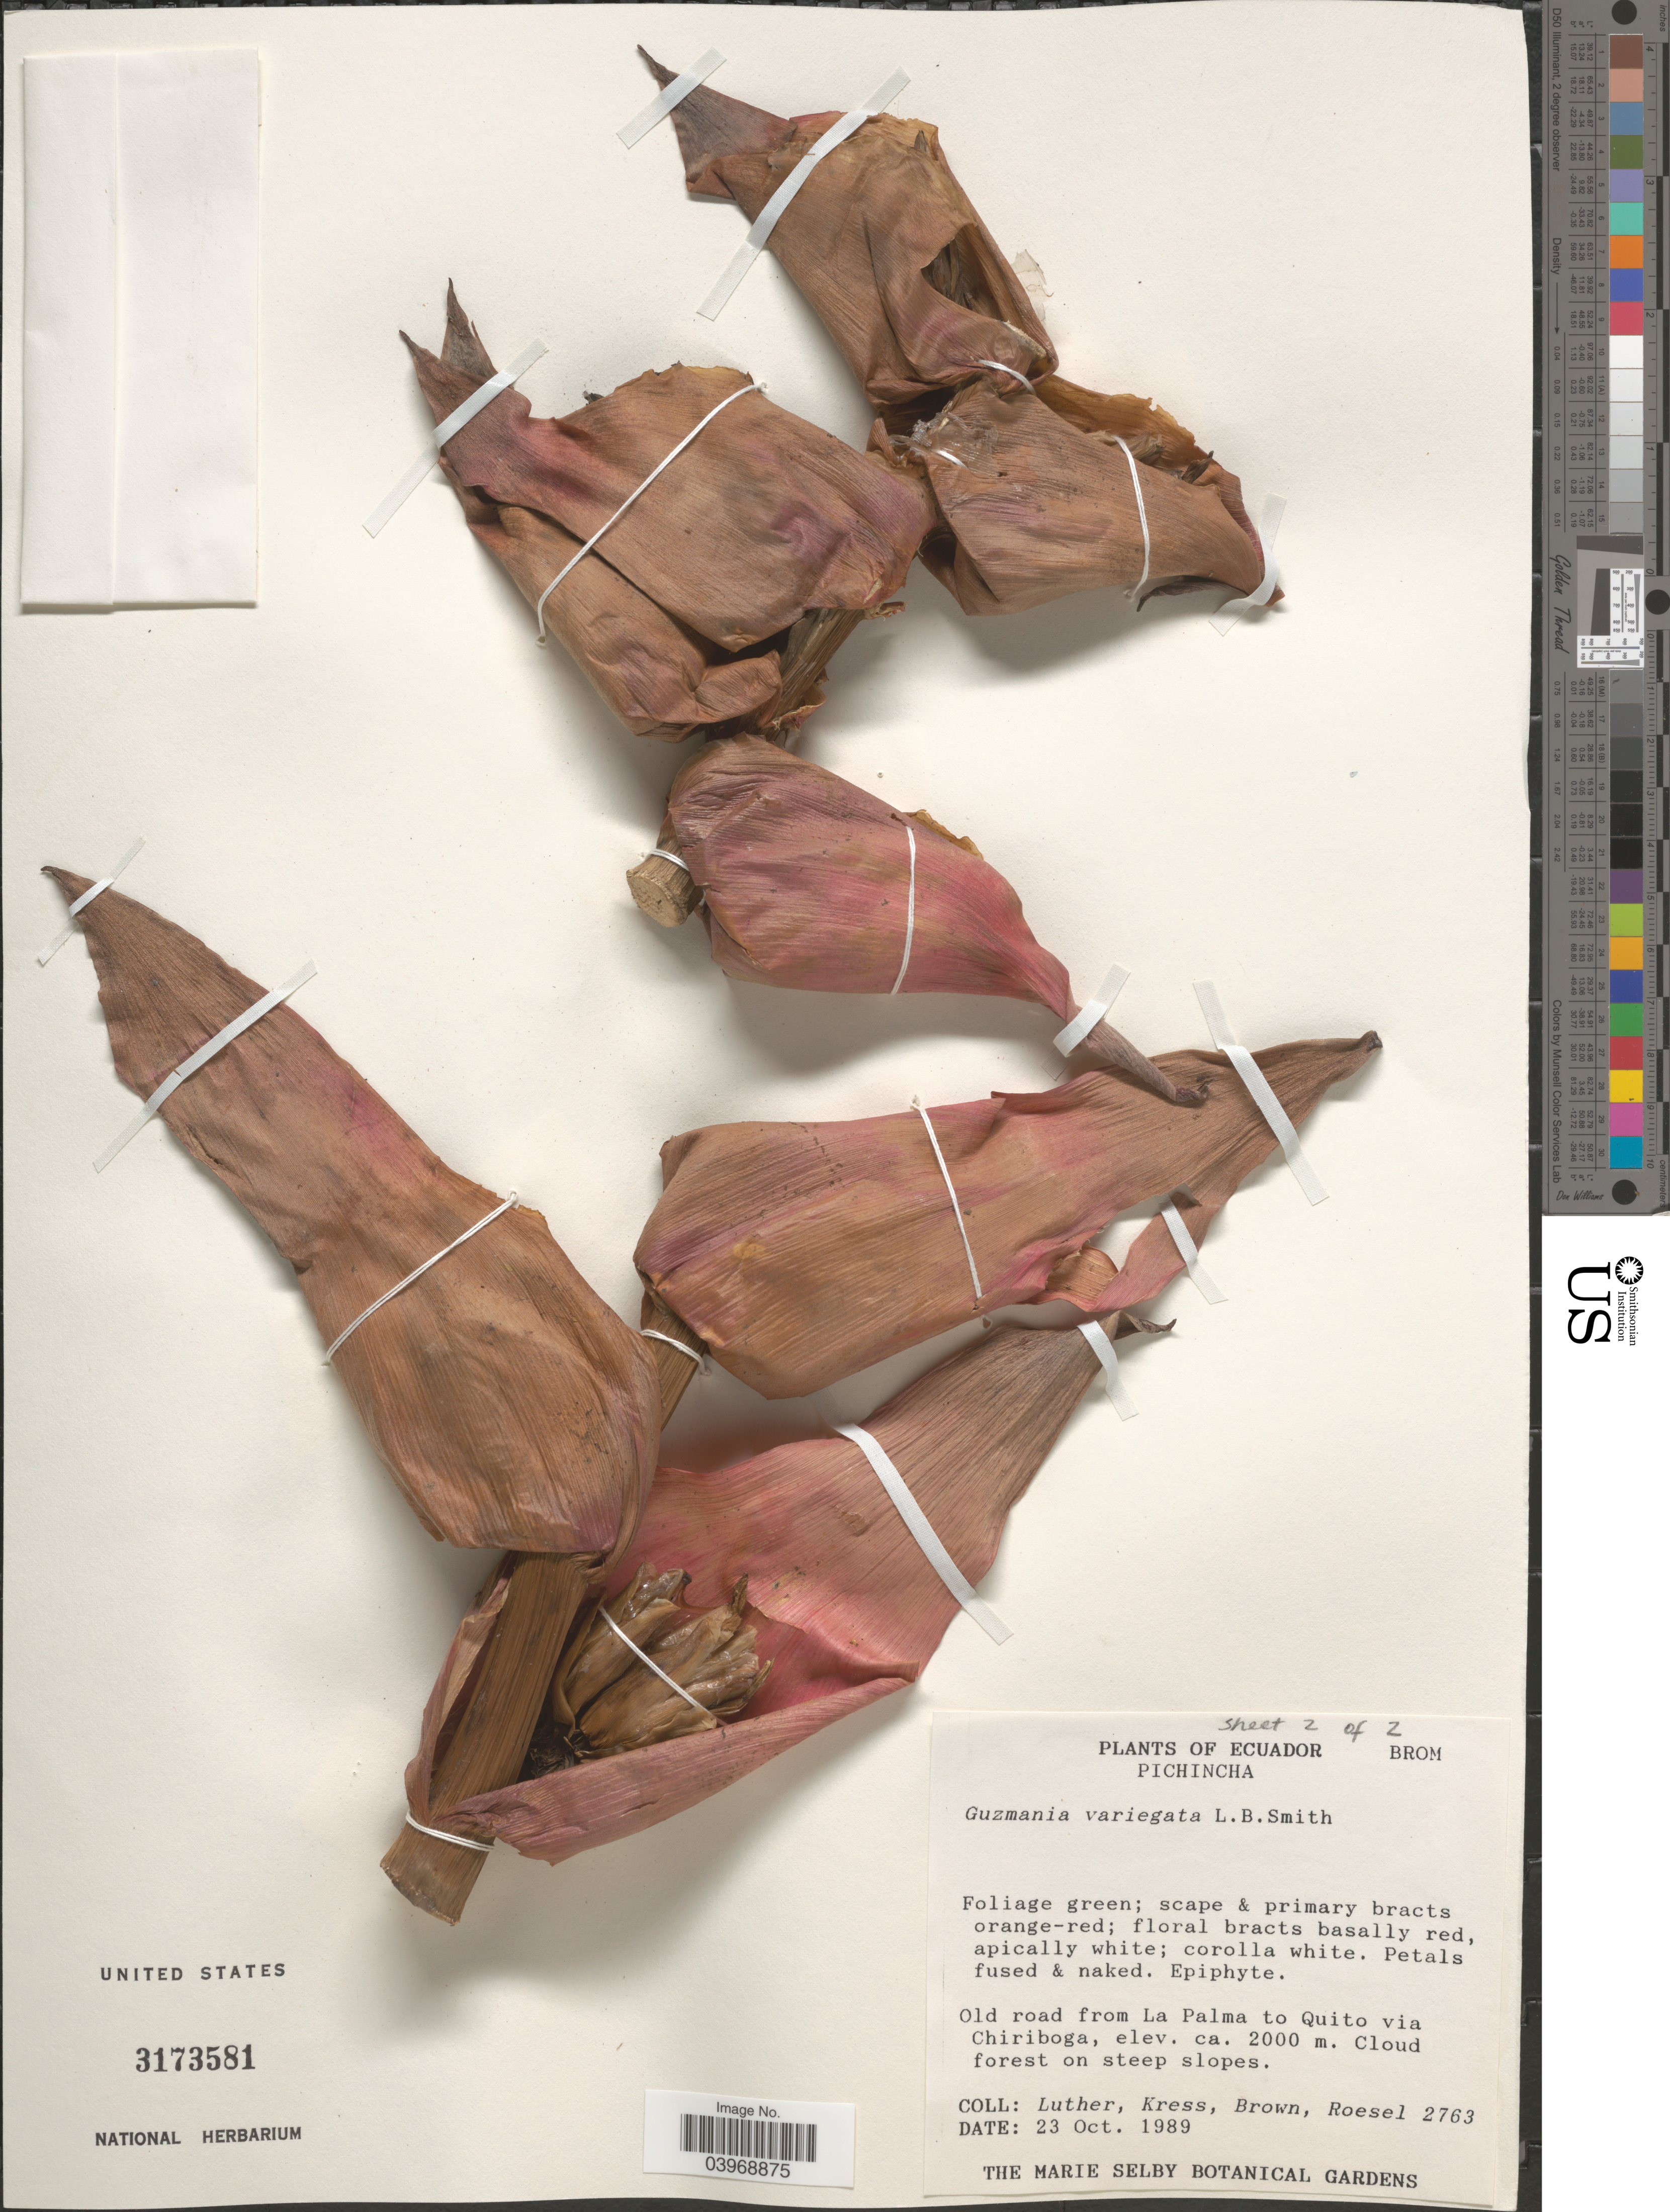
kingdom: Plantae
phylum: Tracheophyta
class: Liliopsida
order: Poales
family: Bromeliaceae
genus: Guzmania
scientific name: Guzmania variegata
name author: L.B. Sm.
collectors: -- Luther, -- Kress, -- Brown & Roesel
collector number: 2763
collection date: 1989-10-23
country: Ecuador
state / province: Pichincha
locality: Old road from La Palma to Quito via Chiriboga. Cloud forest on steep slopes.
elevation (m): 2000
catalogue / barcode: US 3173581